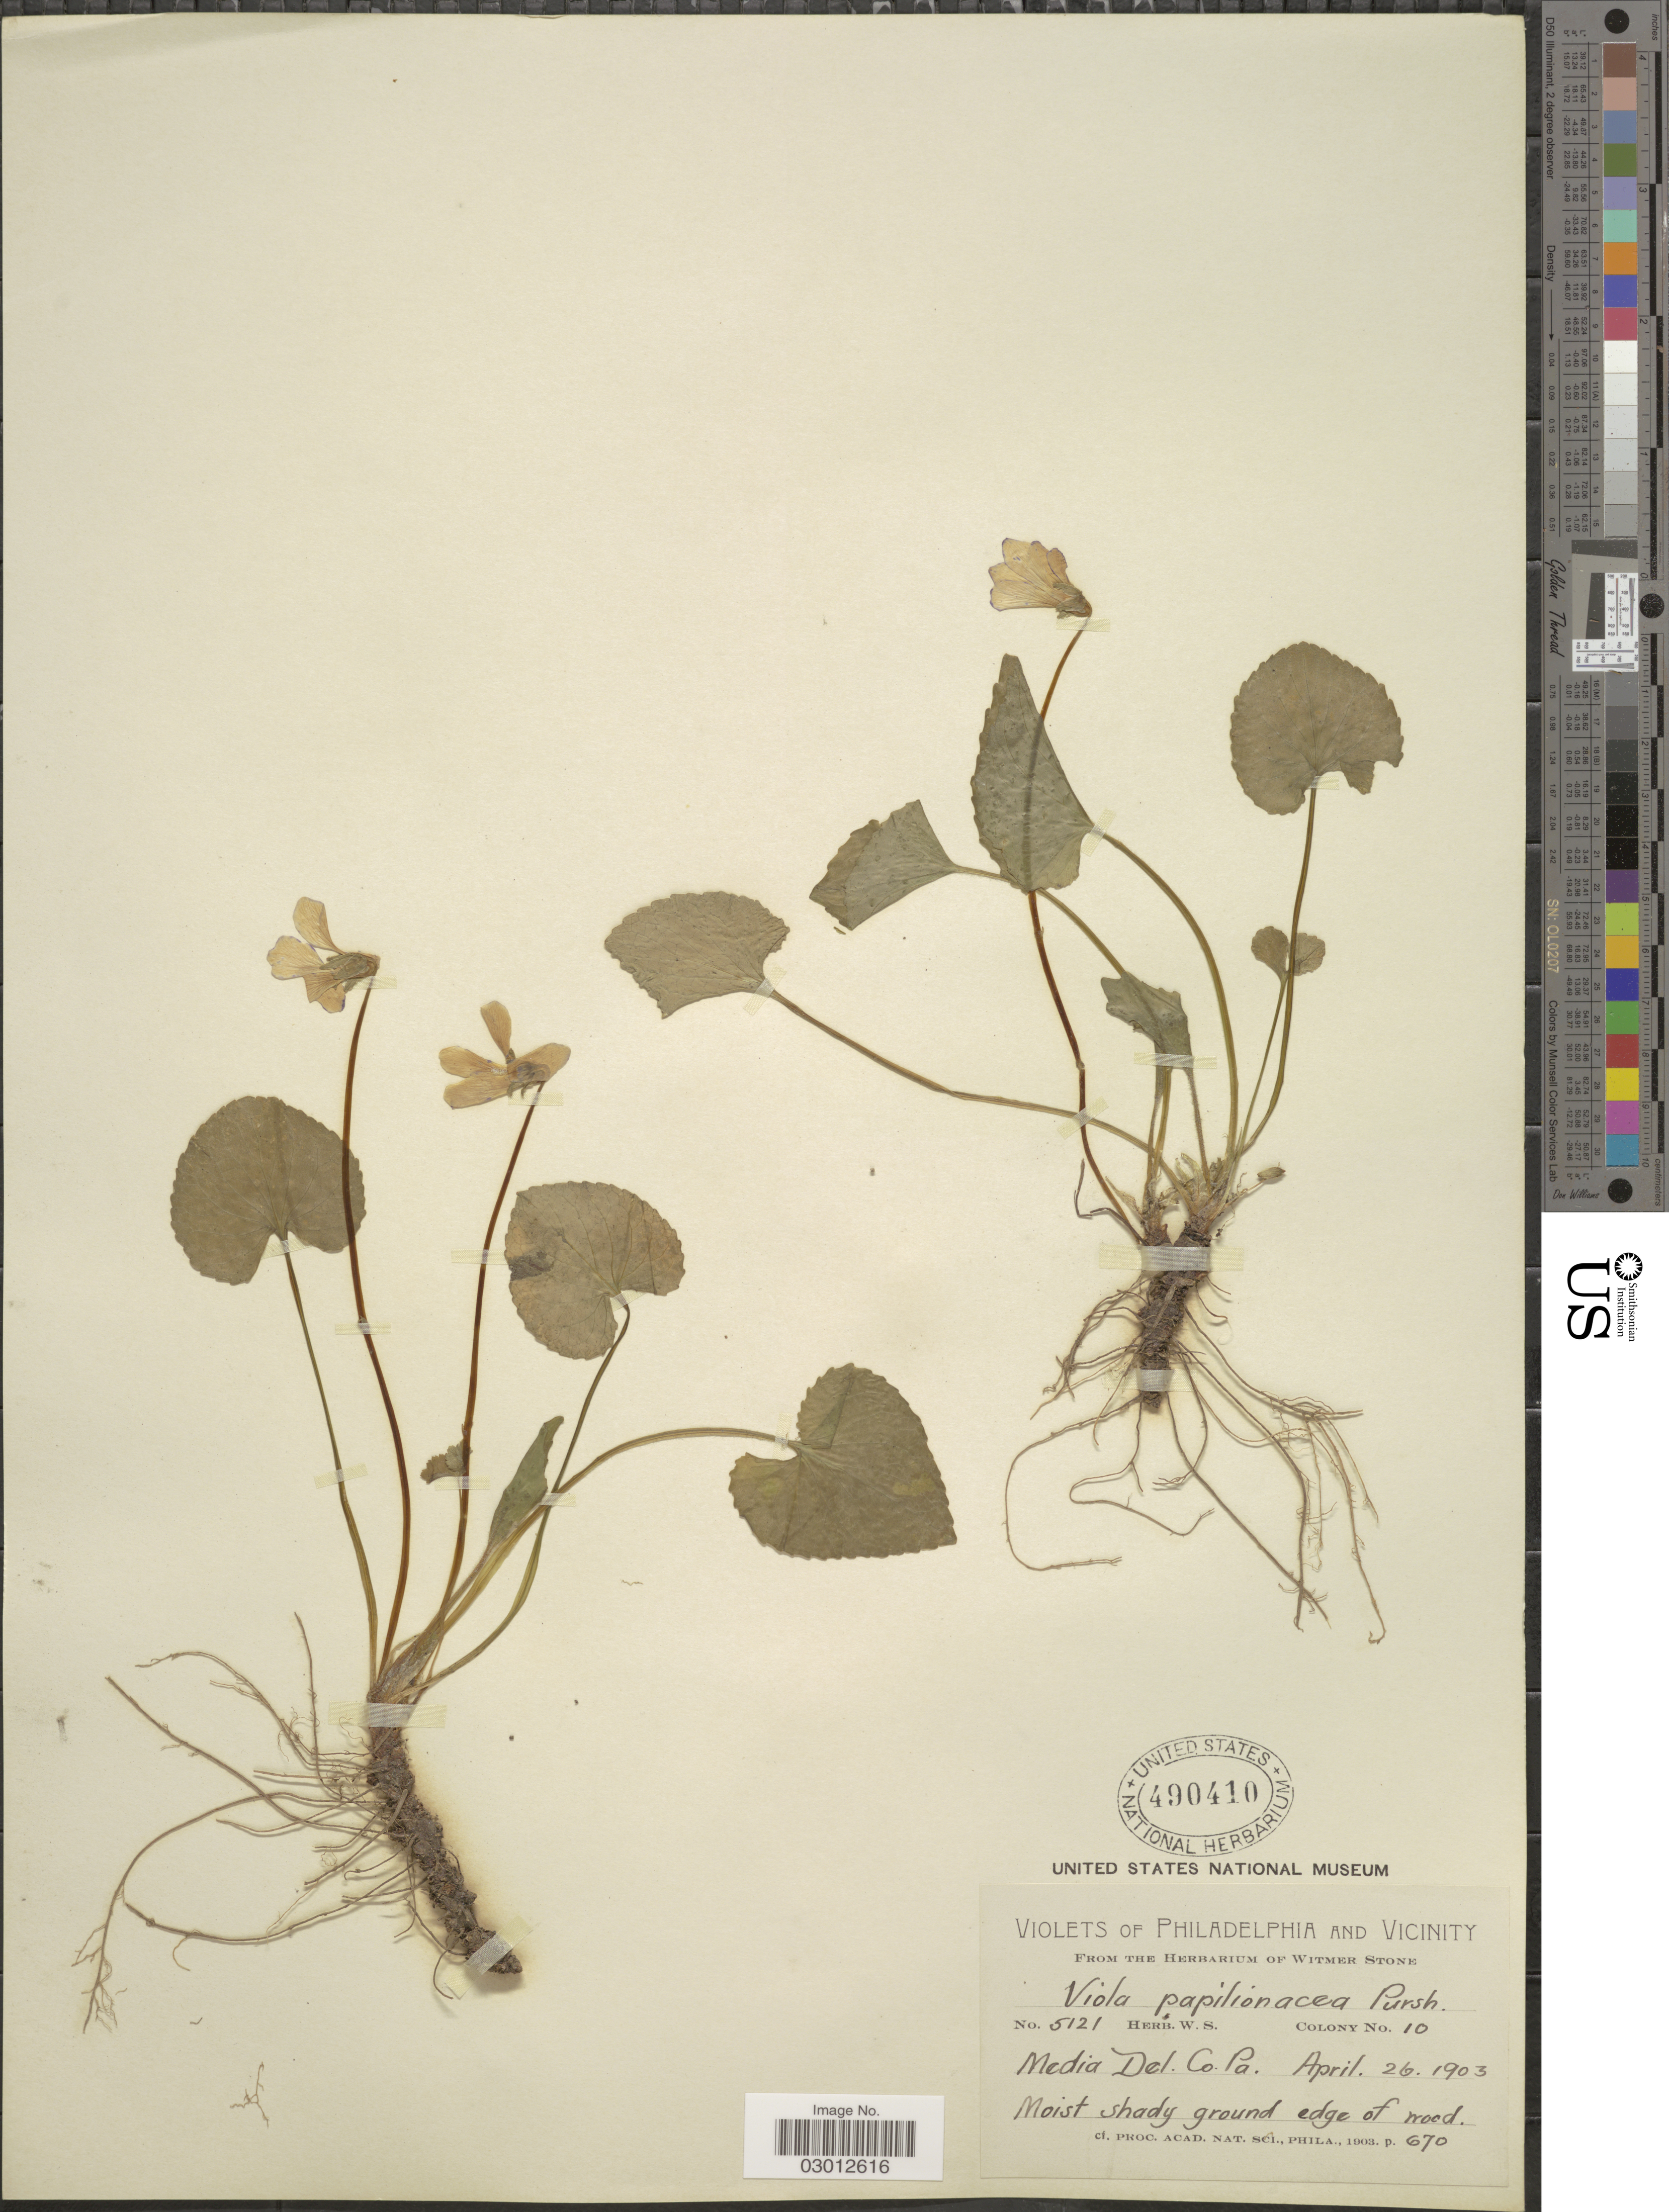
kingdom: Plantae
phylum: Tracheophyta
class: Magnoliopsida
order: Malpighiales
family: Violaceae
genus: Viola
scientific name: Viola papilionacea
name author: Pursh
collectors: Ex herb Witmer Stone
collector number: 5121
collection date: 1903-04-26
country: United States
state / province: Pennsylvania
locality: Philadelphia And Vicinity, Media Del. Co. Pa.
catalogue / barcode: US 490410